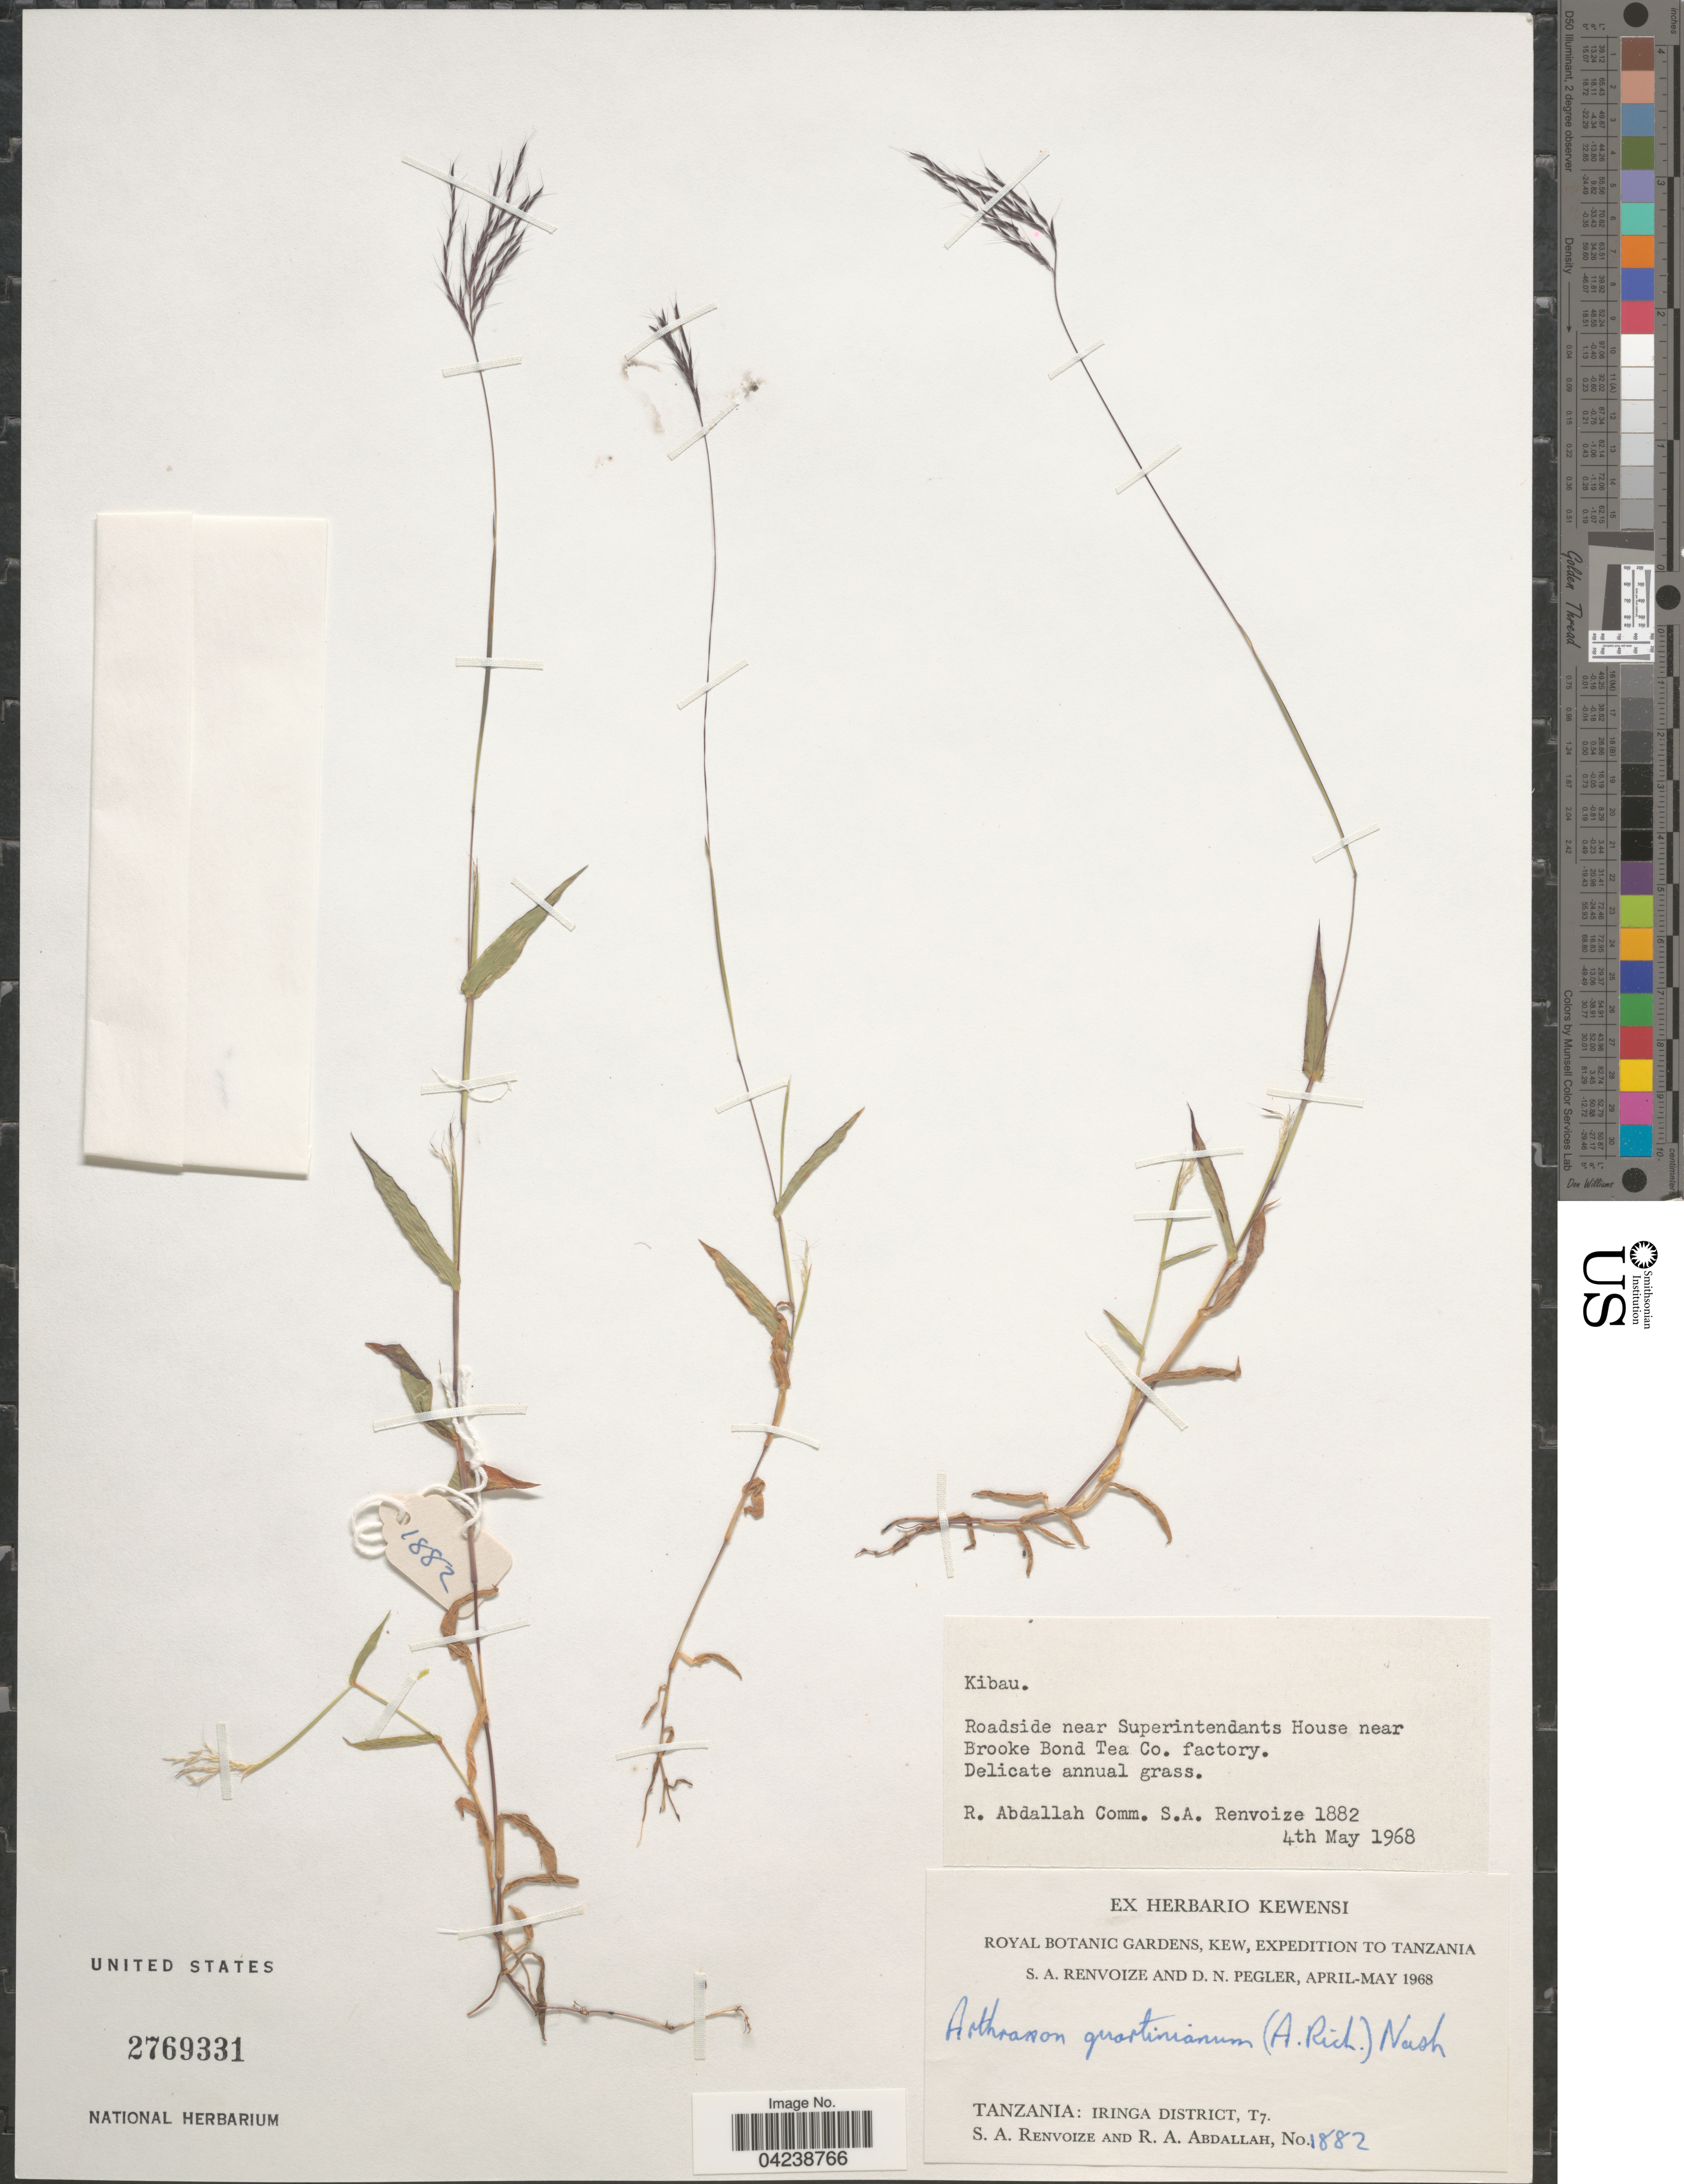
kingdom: Plantae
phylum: Tracheophyta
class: Liliopsida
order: Poales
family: Poaceae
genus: Arthraxon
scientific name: Arthraxon hispidus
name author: (Thunb.) Makino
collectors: S. A. Renvoize & R. Abdallah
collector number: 1882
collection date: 1968-05-04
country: Tanzania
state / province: Iringa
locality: Kibau. Roadside near Superintendants House near Brooke Bond Tea Co. Iringa District, T7.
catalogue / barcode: US 2769331